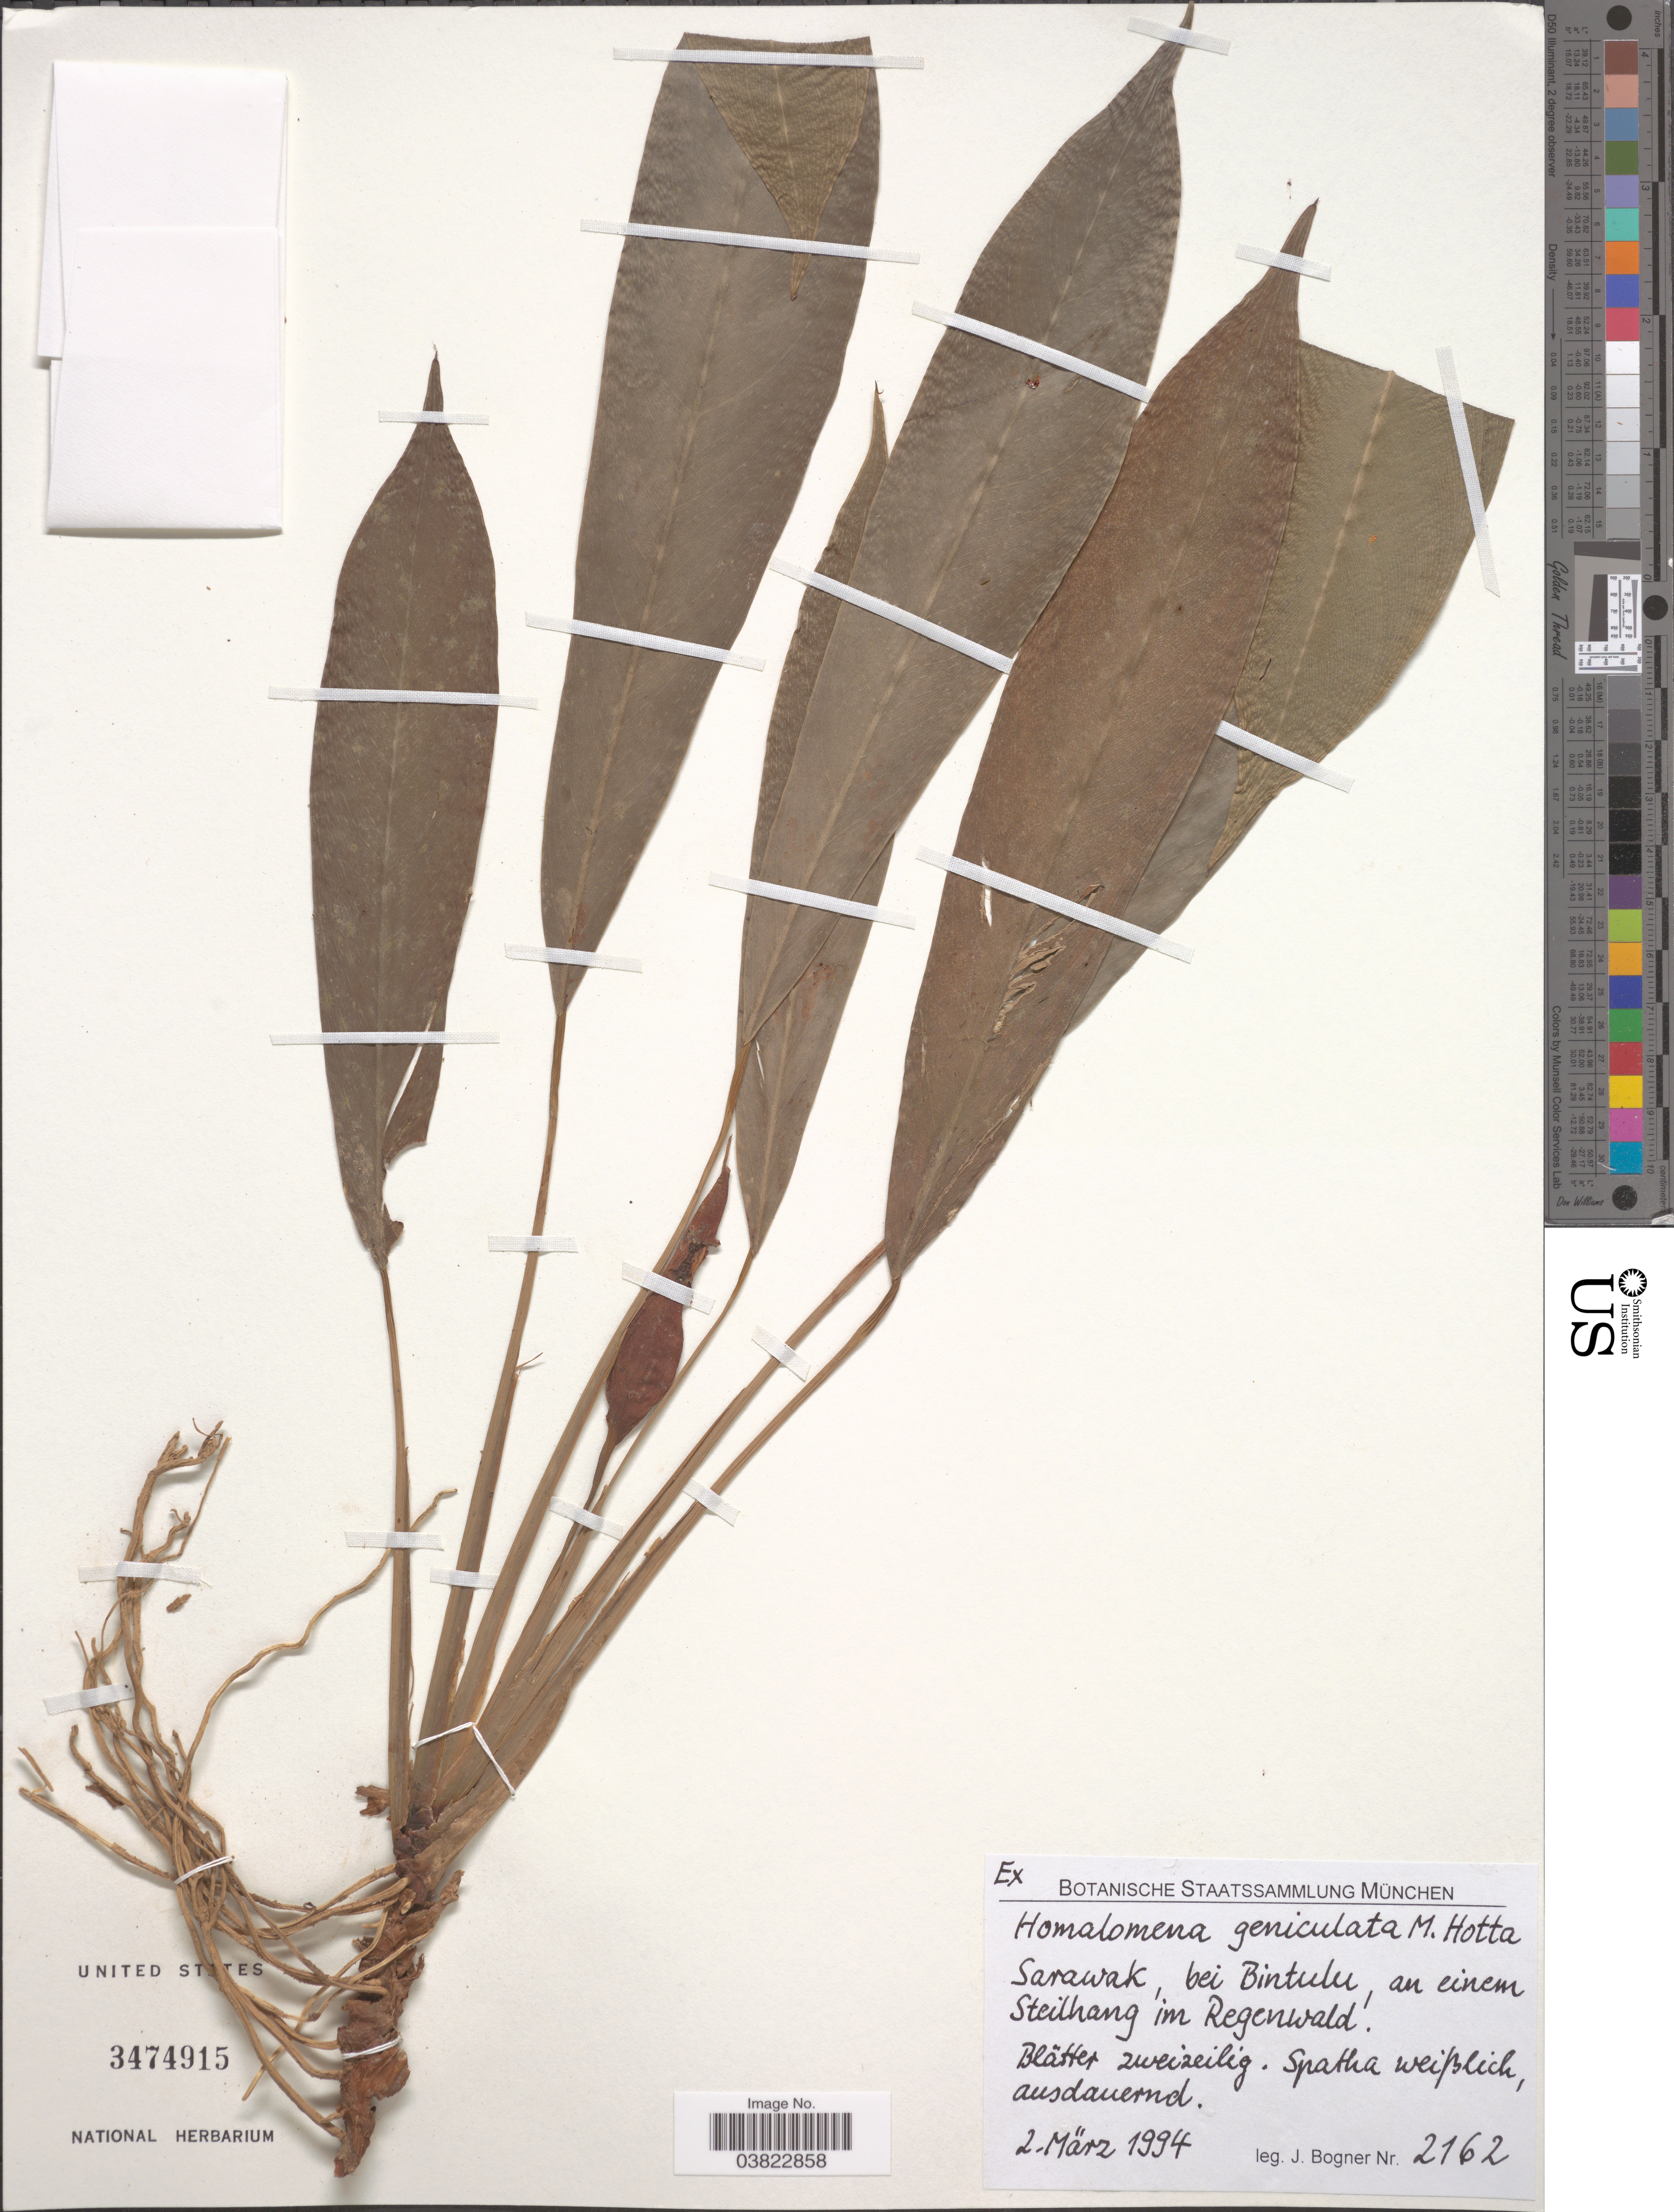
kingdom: Plantae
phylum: Tracheophyta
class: Liliopsida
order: Alismatales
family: Araceae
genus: Homalomena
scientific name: Homalomena geniculata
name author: M. Hotta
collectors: J. Bogner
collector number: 2162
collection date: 1994-03-02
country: Malaysia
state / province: Sarawak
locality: Bei Bintulu, an einem Steilhang im Regenwald. Blätter zweizeilig, Spatha wiblich, ausdauernd.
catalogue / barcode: US 3474915